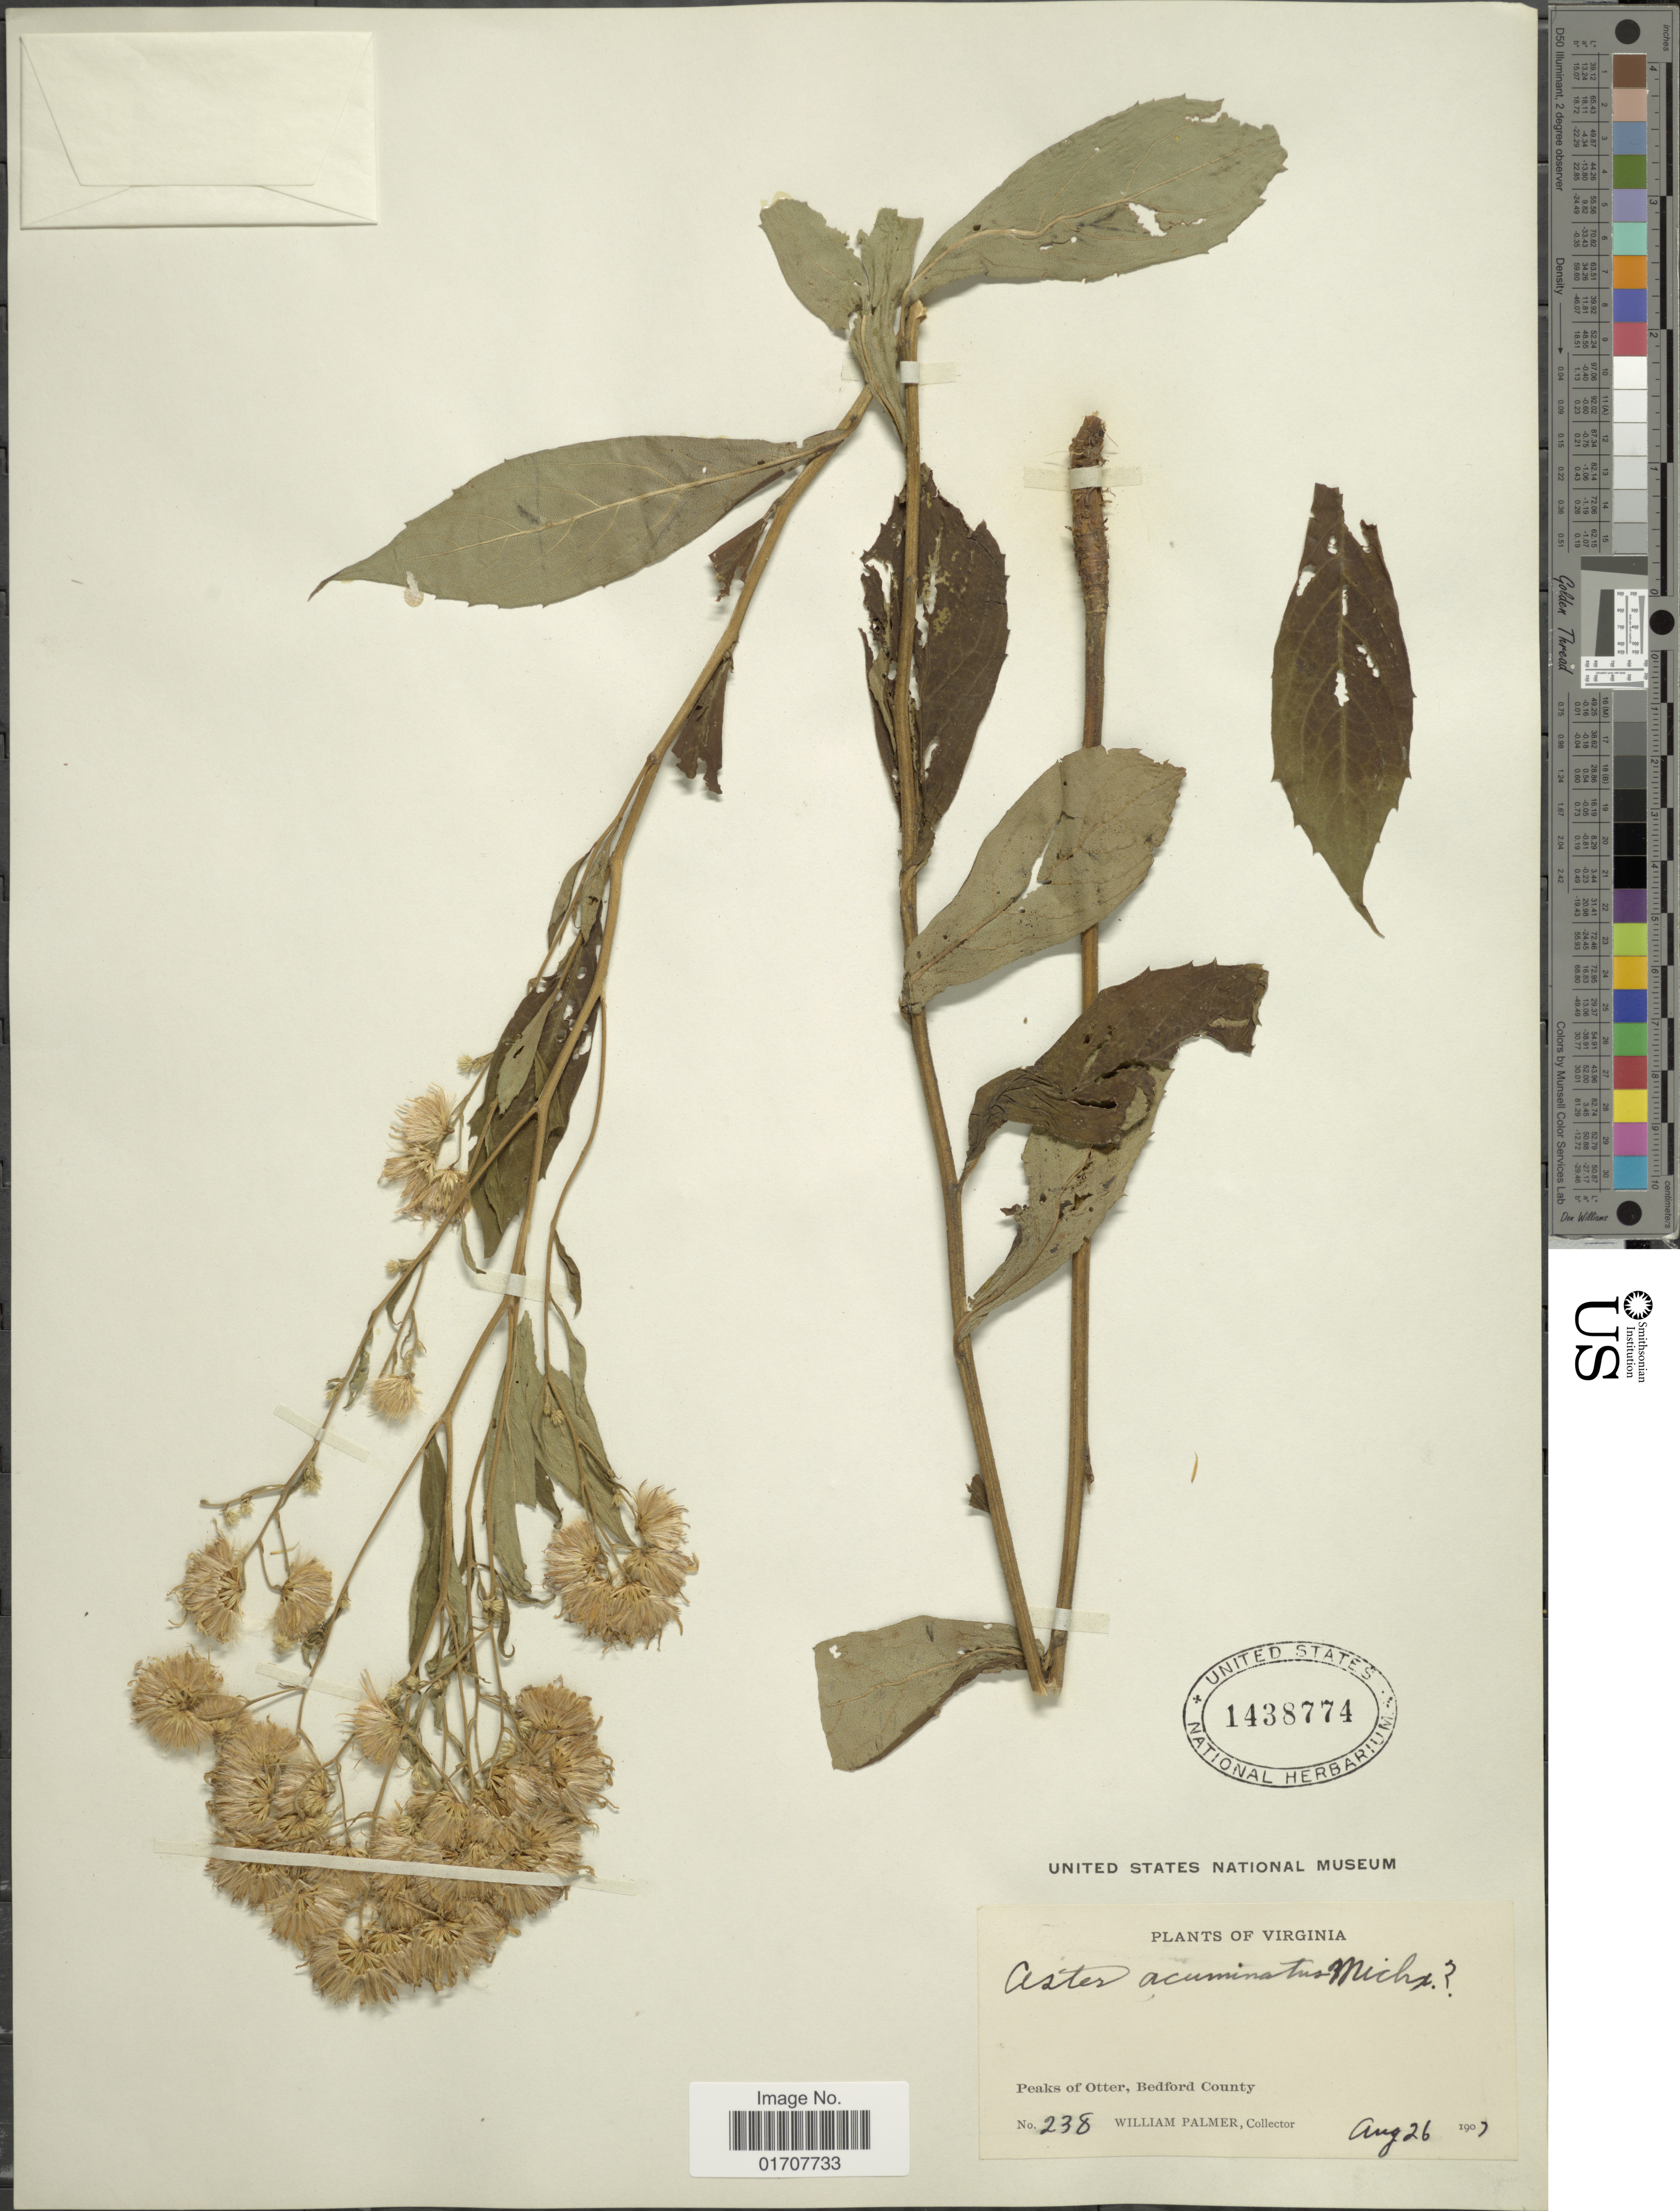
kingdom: Plantae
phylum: Tracheophyta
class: Magnoliopsida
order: Asterales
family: Asteraceae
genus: Oclemena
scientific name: Oclemena acuminata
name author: (Michx.) Greene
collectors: W. Palmer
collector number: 238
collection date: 1903-08-26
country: United States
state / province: Virginia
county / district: Bedford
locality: Peaks of Otter, Bedford County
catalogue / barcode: US 1438774